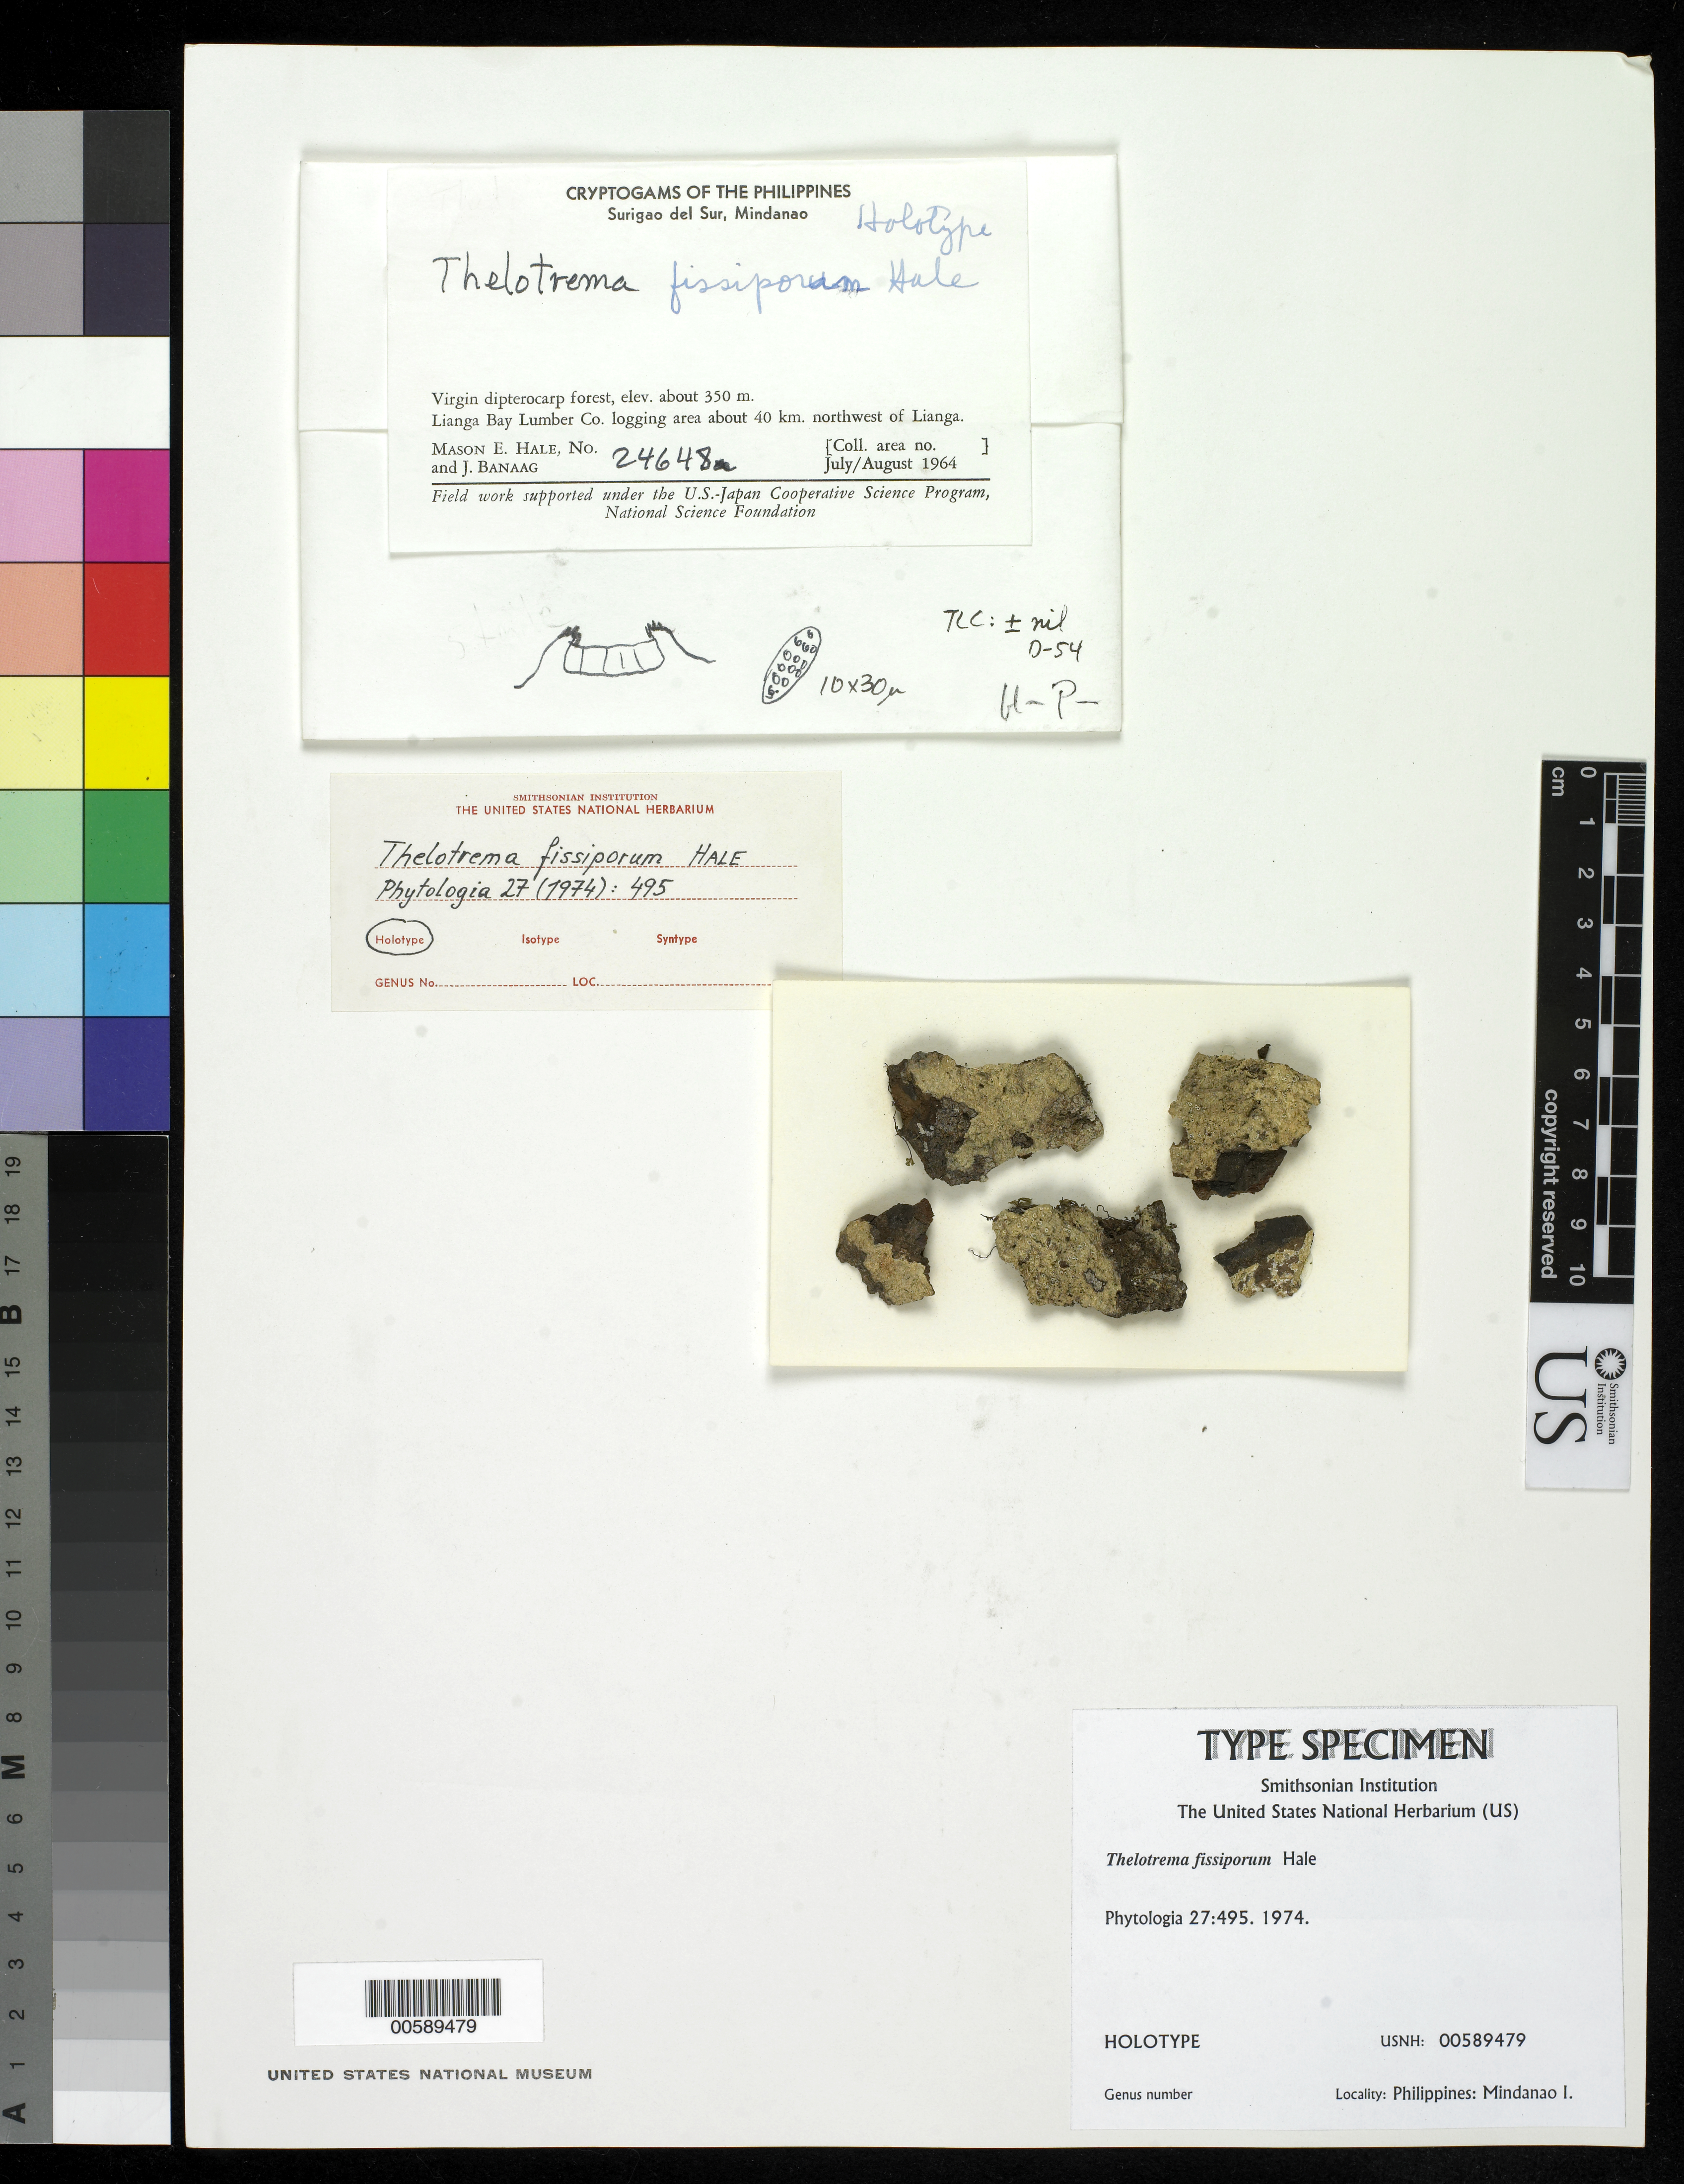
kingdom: Fungi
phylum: Ascomycota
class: Lecanoromycetes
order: Ostropales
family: Graphidaceae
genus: Thelotrema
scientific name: Thelotrema fissiporum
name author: Hale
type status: Holotype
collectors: M. Hale & J. Banaag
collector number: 24648 a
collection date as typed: Jul 1964 to -- Aug 1964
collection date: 1964-07/1964-08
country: Philippines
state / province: Caraga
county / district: Surigao del Sur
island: Mindanao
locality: Lianga Bay Lumber Co. Logging Area ca. 40 km NW of Lianga.